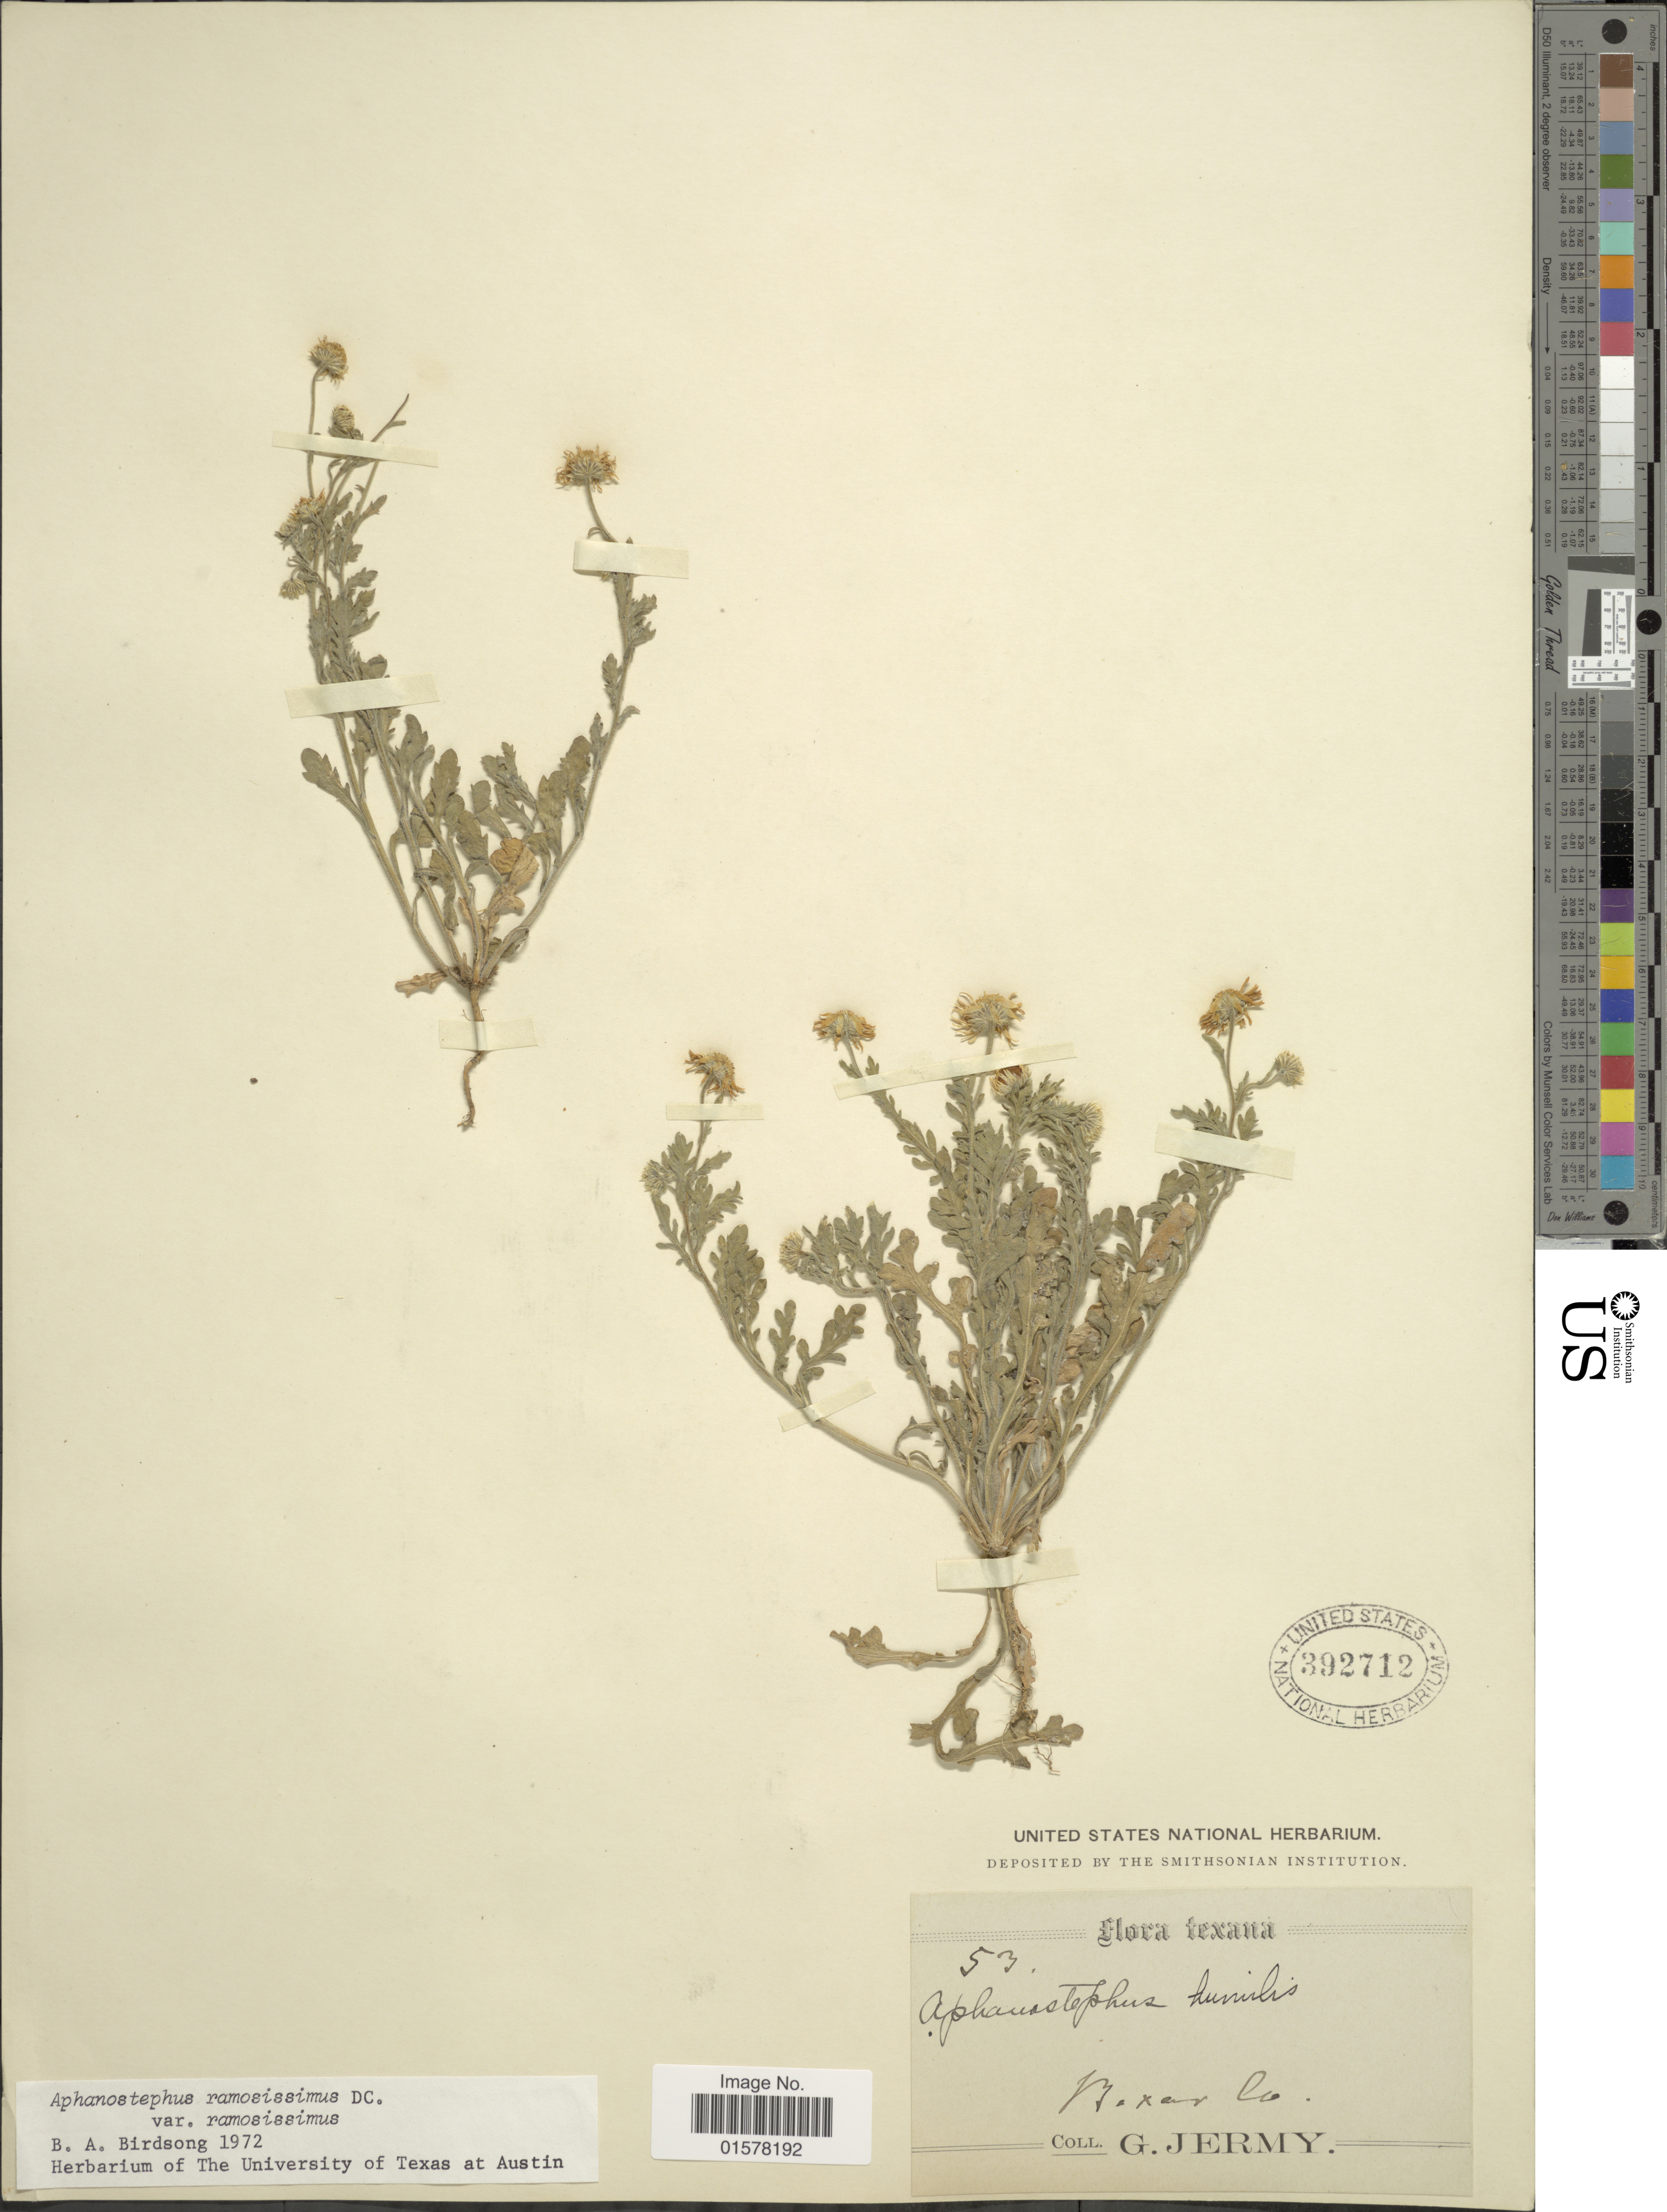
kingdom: Plantae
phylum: Tracheophyta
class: Magnoliopsida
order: Asterales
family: Asteraceae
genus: Aphanostephus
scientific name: Aphanostephus ramosissimus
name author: DC.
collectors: G. Jermy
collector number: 53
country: United States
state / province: Texas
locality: Texana, Besar Co.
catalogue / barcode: US 392712